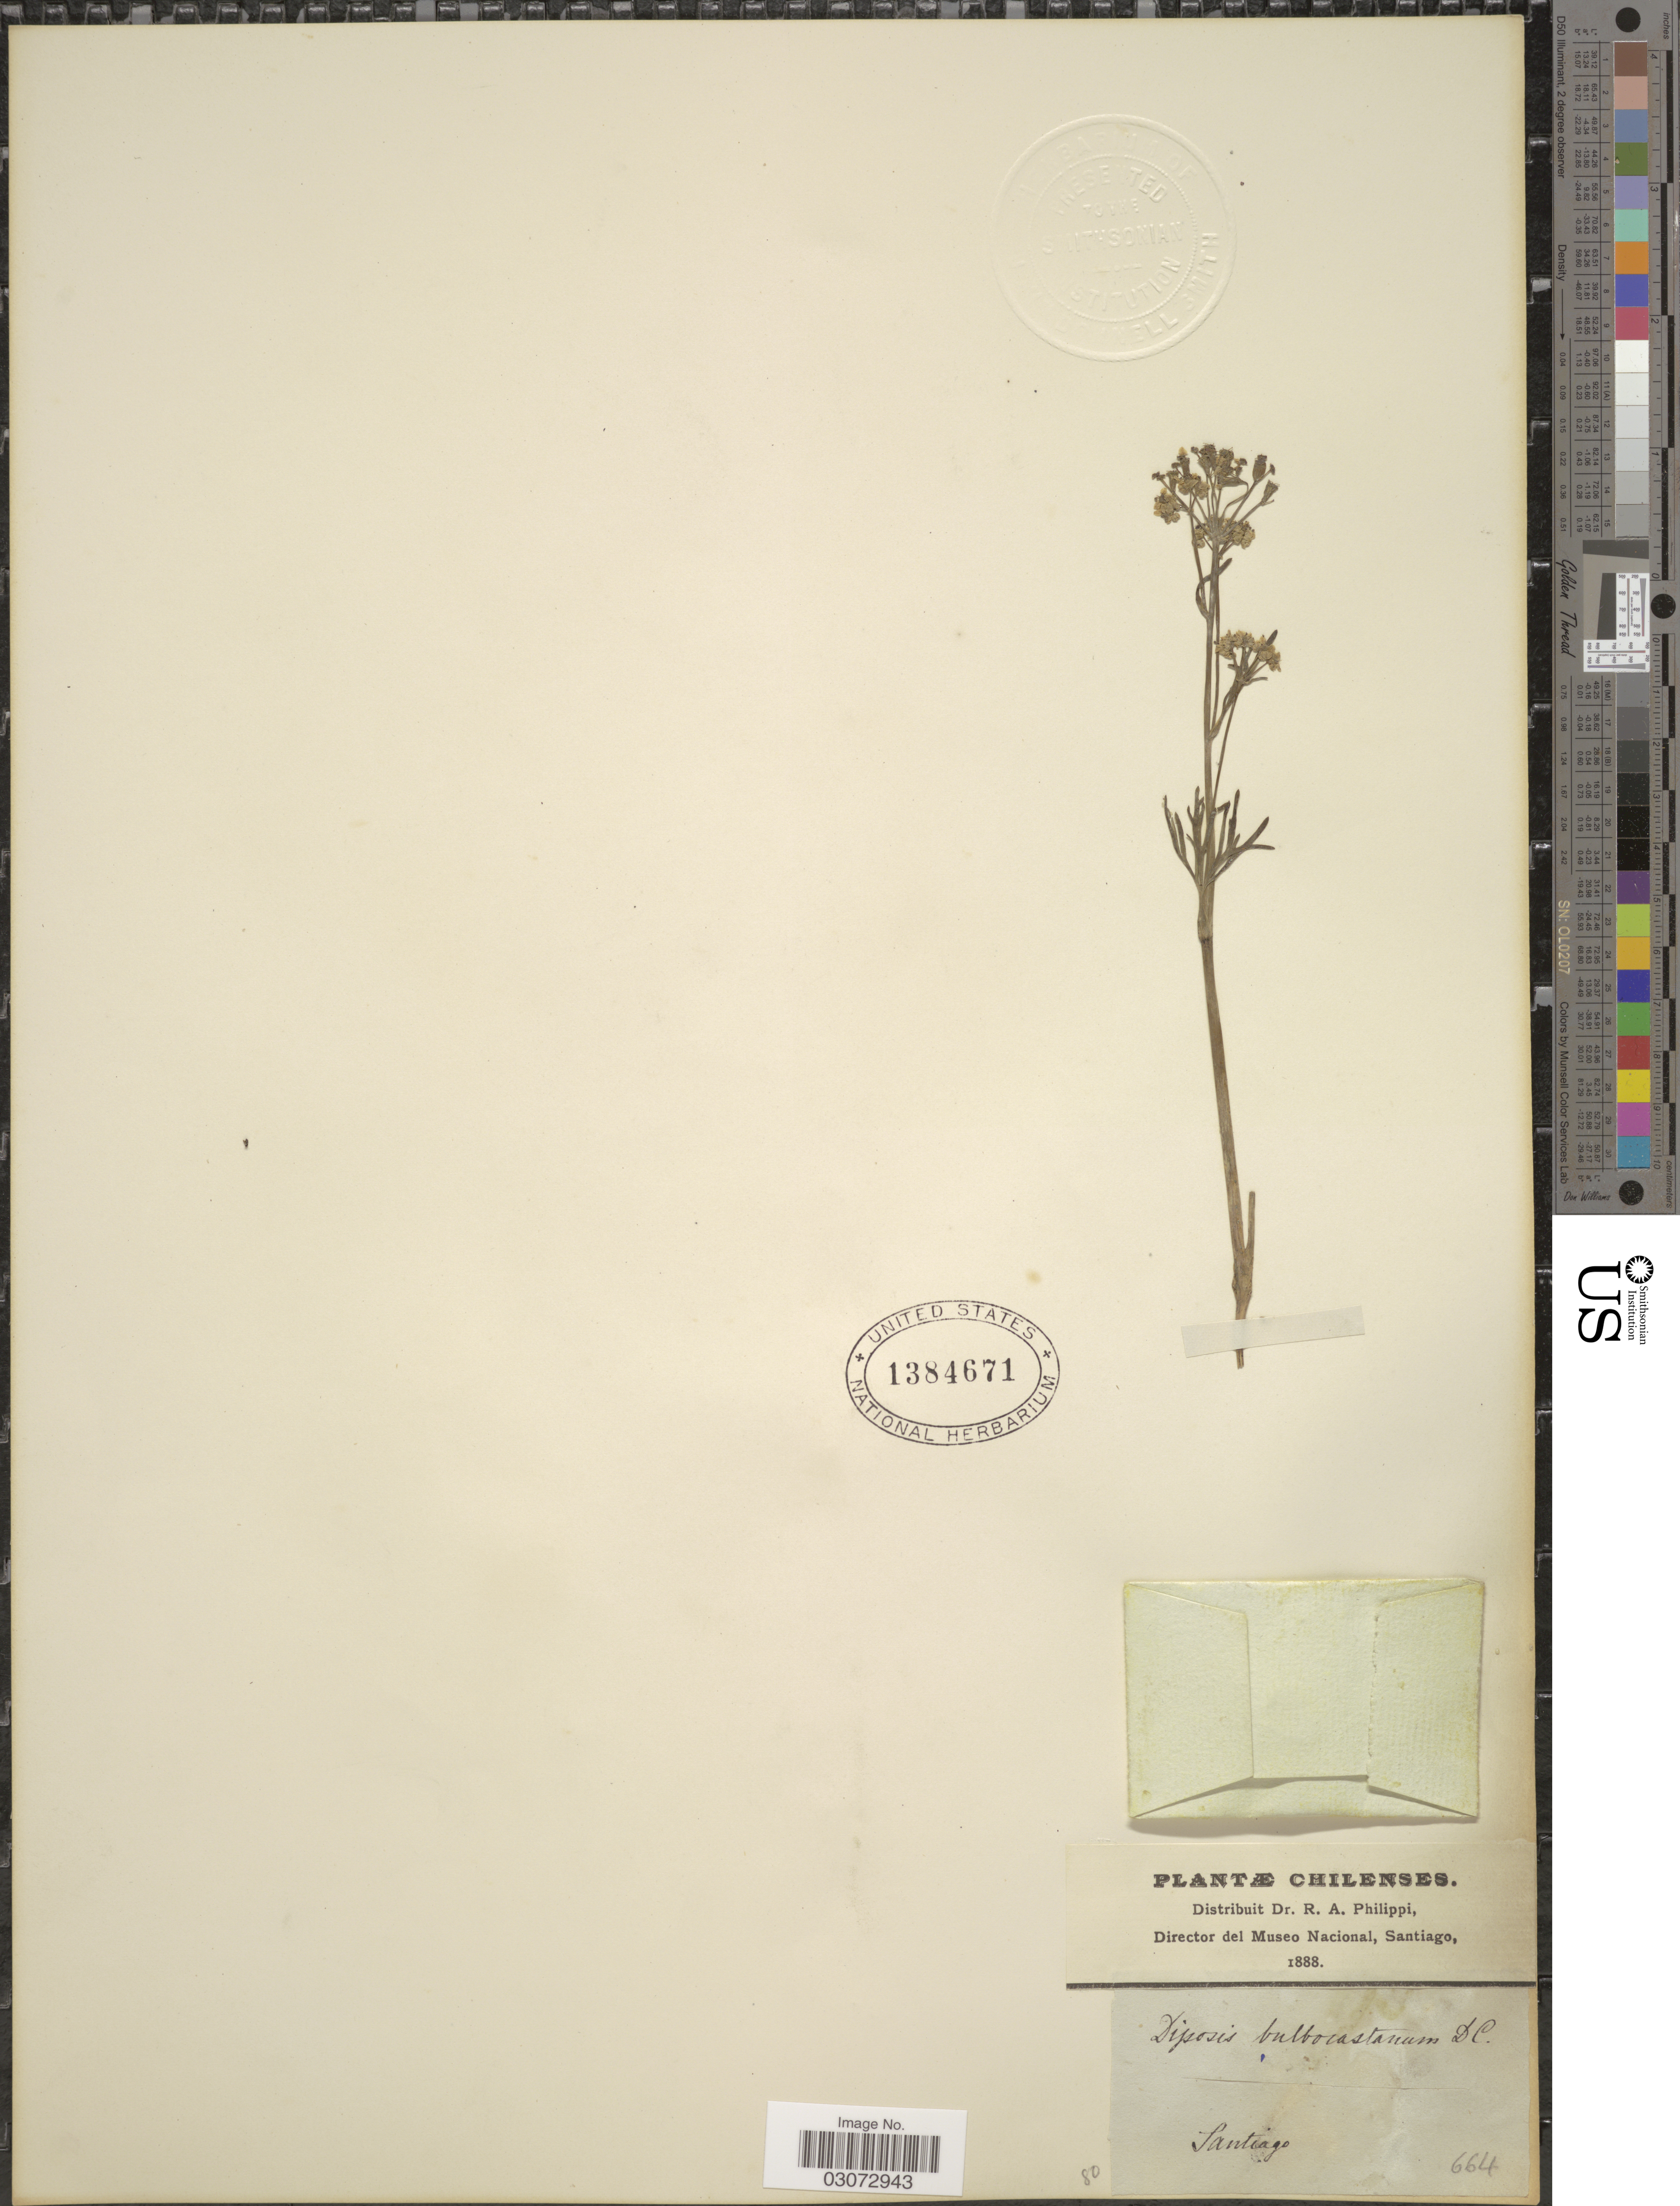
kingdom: Plantae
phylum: Tracheophyta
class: Magnoliopsida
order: Apiales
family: Apiaceae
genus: Diposis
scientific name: Diposis bulbocastanum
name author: DC.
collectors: ex. herb. R.A. Philippi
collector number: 664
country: Chile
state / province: Región Metropolitana (RM)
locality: Santiago.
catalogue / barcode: US 1384671